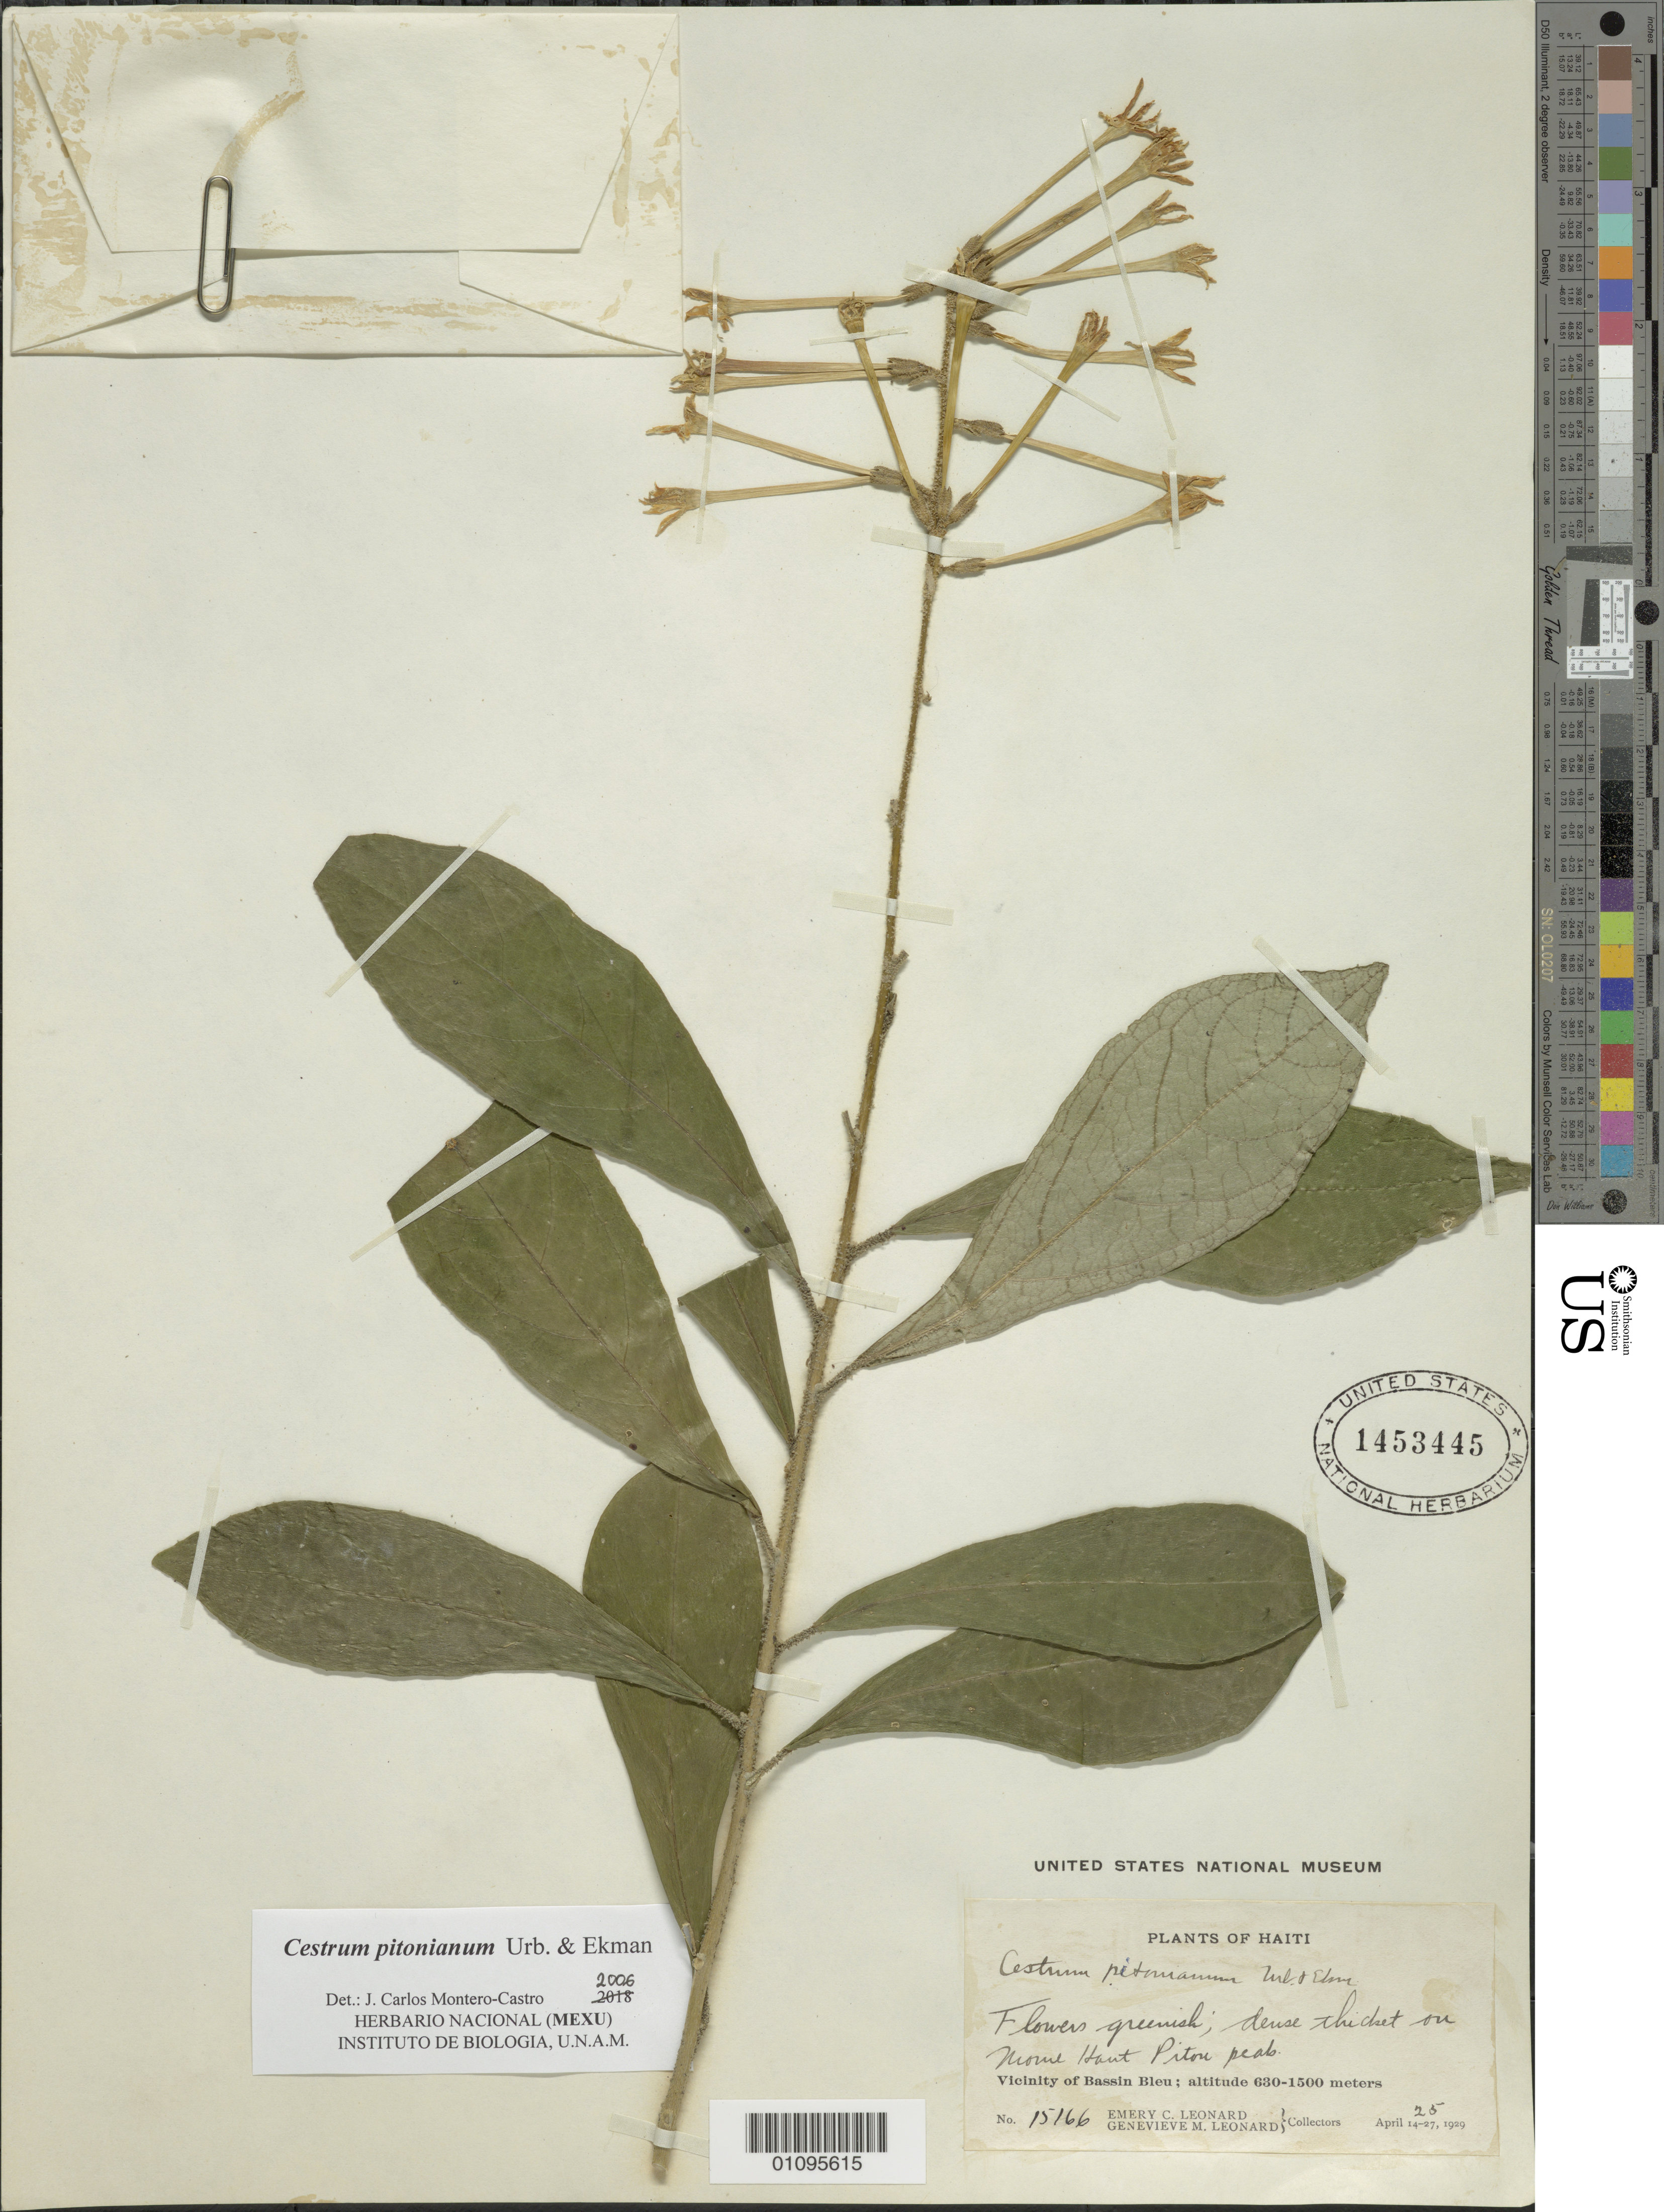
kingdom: Plantae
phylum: Tracheophyta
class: Magnoliopsida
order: Solanales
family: Solanaceae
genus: Cestrum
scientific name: Cestrum pitonianum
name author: Urb. & Ekman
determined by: Montero-Castro, J. C.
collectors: E. C. Leonard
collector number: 15166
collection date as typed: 25 Apr 1929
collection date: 1929-04-25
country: Haiti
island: Hispaniola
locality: Bassin Bleu vicinity, Morne Haut Piton Peak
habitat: Dense thicket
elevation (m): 630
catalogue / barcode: US 1453445